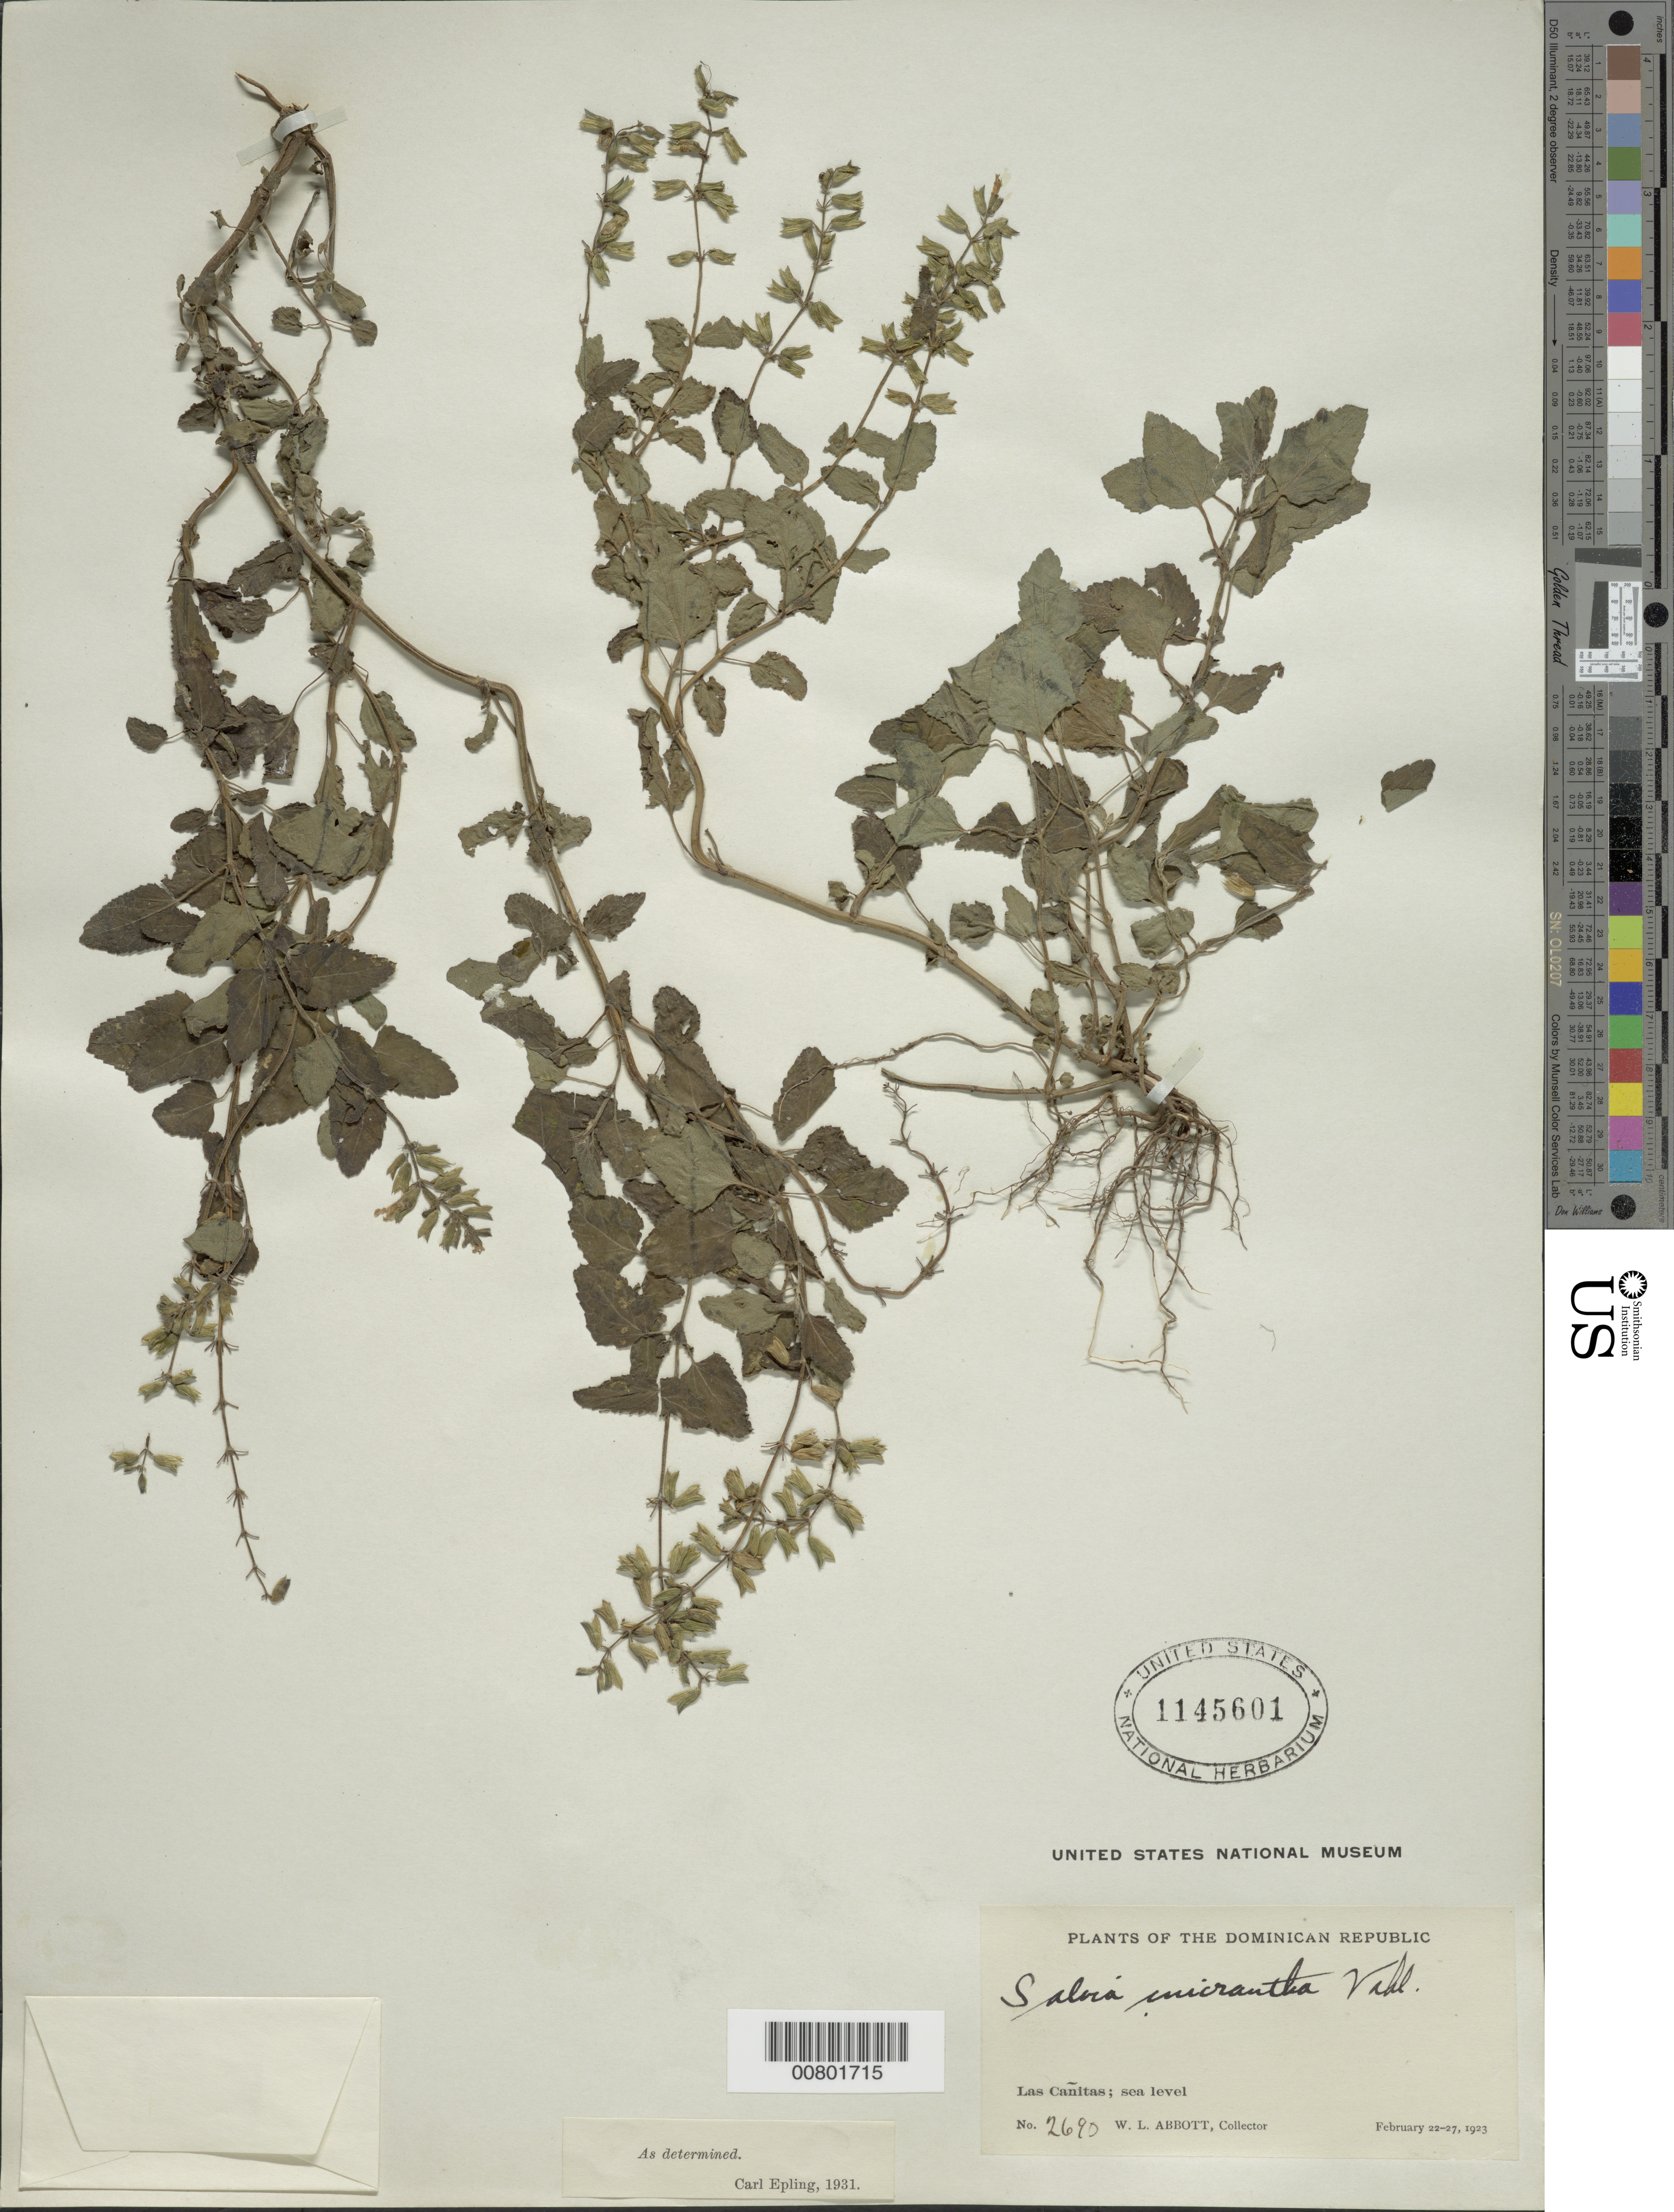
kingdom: Plantae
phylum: Tracheophyta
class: Magnoliopsida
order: Lamiales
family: Lamiaceae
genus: Salvia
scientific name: Salvia micrantha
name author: Vahl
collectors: W. L. Abbott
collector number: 2690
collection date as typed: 22 Feb 1923 to 27 Feb 1923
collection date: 1923-02-22/1923-02-27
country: Dominican Republic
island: Hispaniola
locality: Las Cañitas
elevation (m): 0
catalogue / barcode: US 1145601